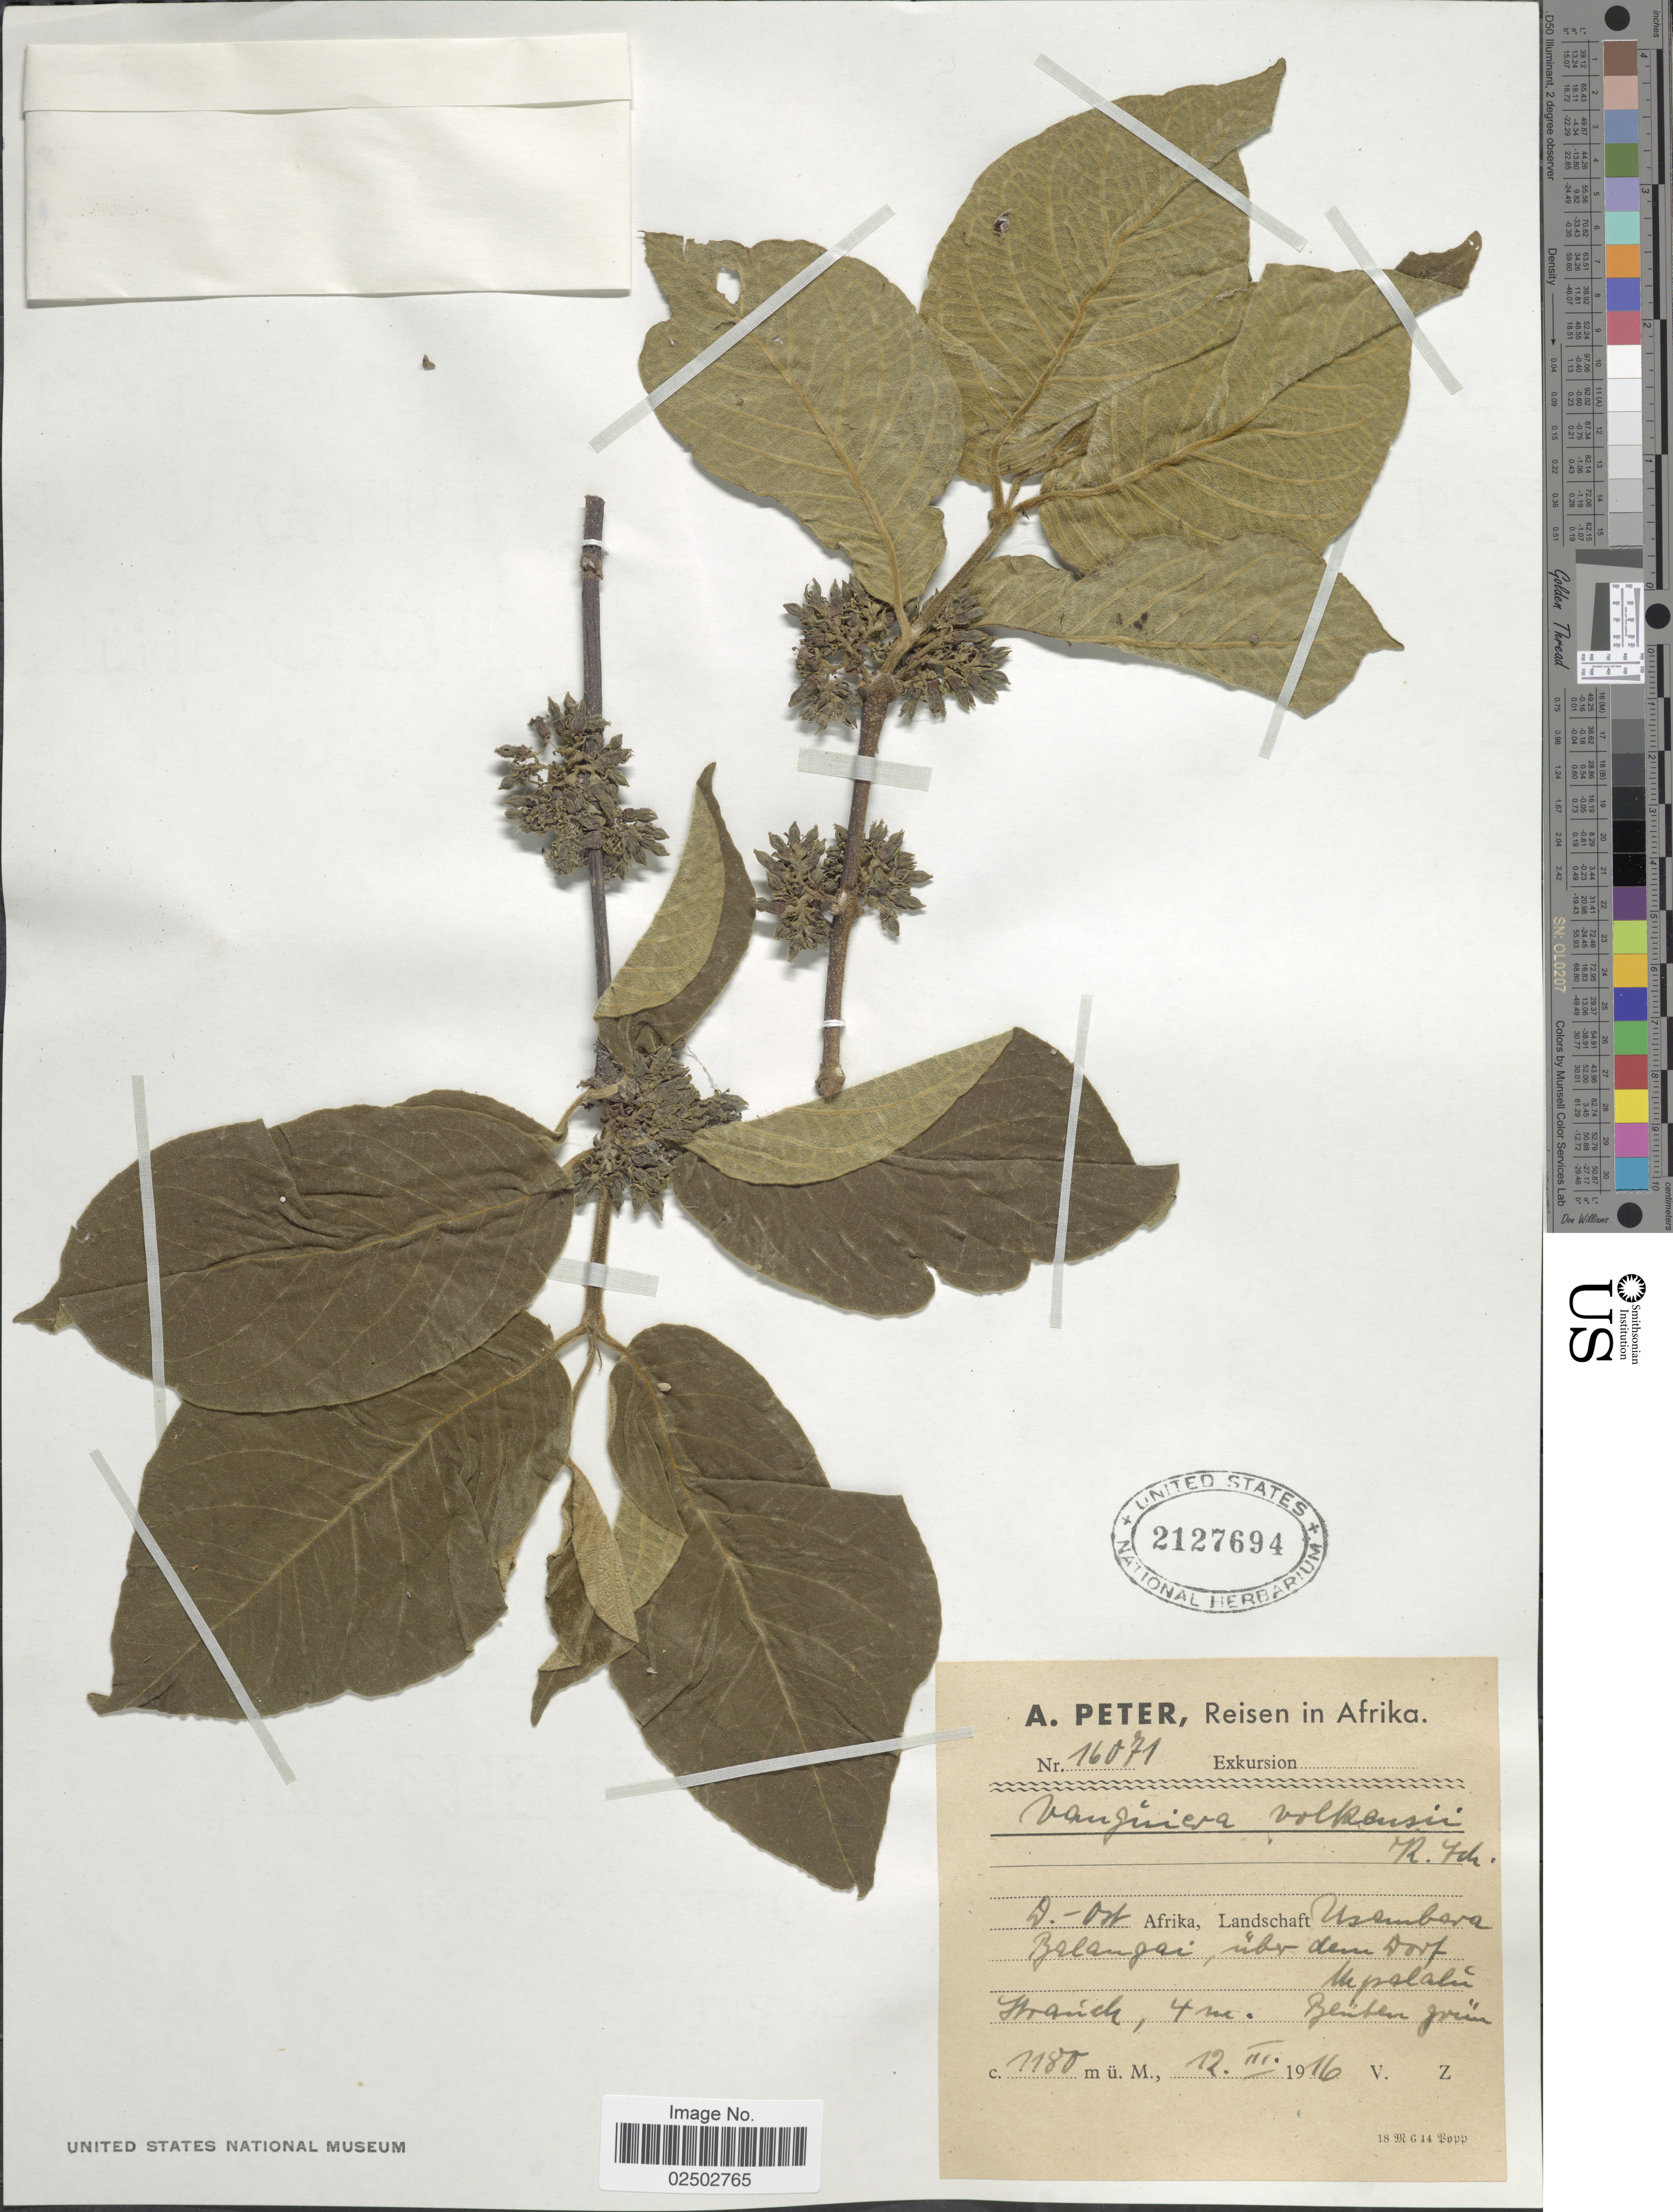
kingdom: Plantae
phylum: Tracheophyta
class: Magnoliopsida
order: Gentianales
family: Rubiaceae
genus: Vangueria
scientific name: Vangueria volkensii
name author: K. Schum.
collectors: A. Peter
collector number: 16071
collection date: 1916-03-12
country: Tanzania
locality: D.-Ost Afrika, Landschaft Usambara. Balangai, über dem dorf Mpalalu.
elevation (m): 1180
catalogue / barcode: US 2127694